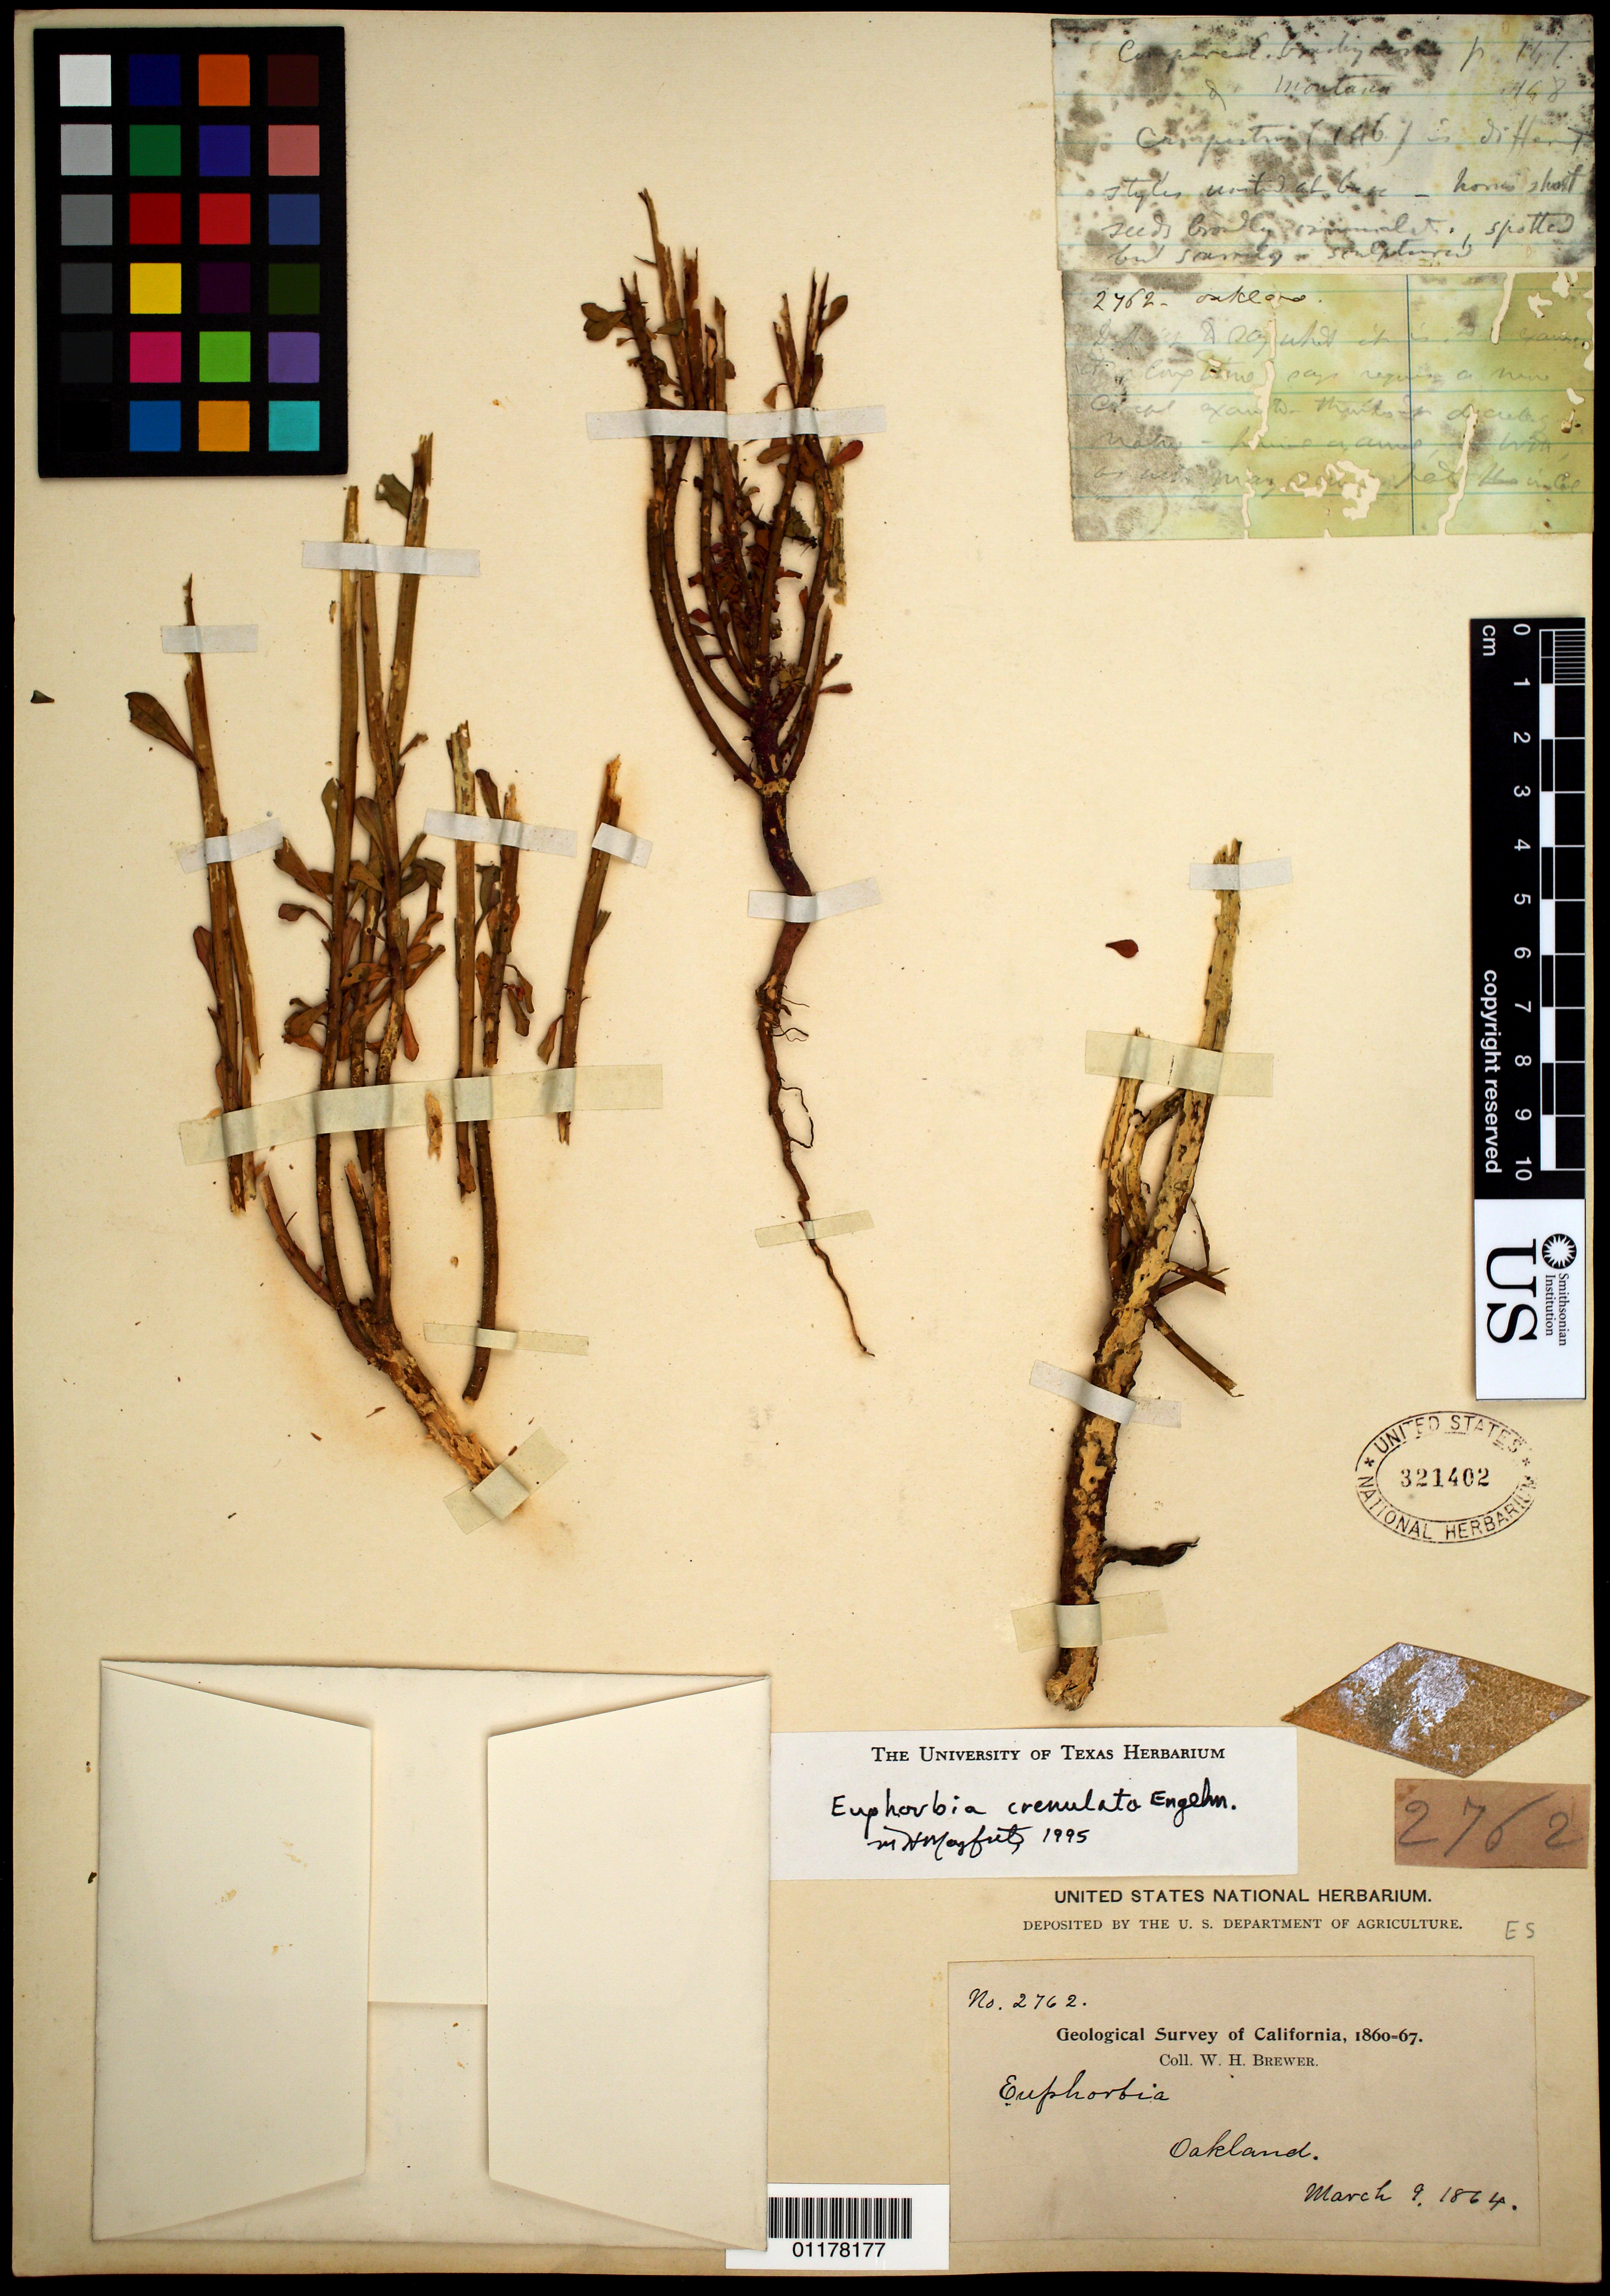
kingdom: Plantae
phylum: Tracheophyta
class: Magnoliopsida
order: Malpighiales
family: Euphorbiaceae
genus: Euphorbia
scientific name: Euphorbia crenulata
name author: Engelm.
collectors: W. H. Brewer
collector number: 2762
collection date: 1864-03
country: United States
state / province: California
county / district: Alameda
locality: Oakland.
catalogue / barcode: US 321402